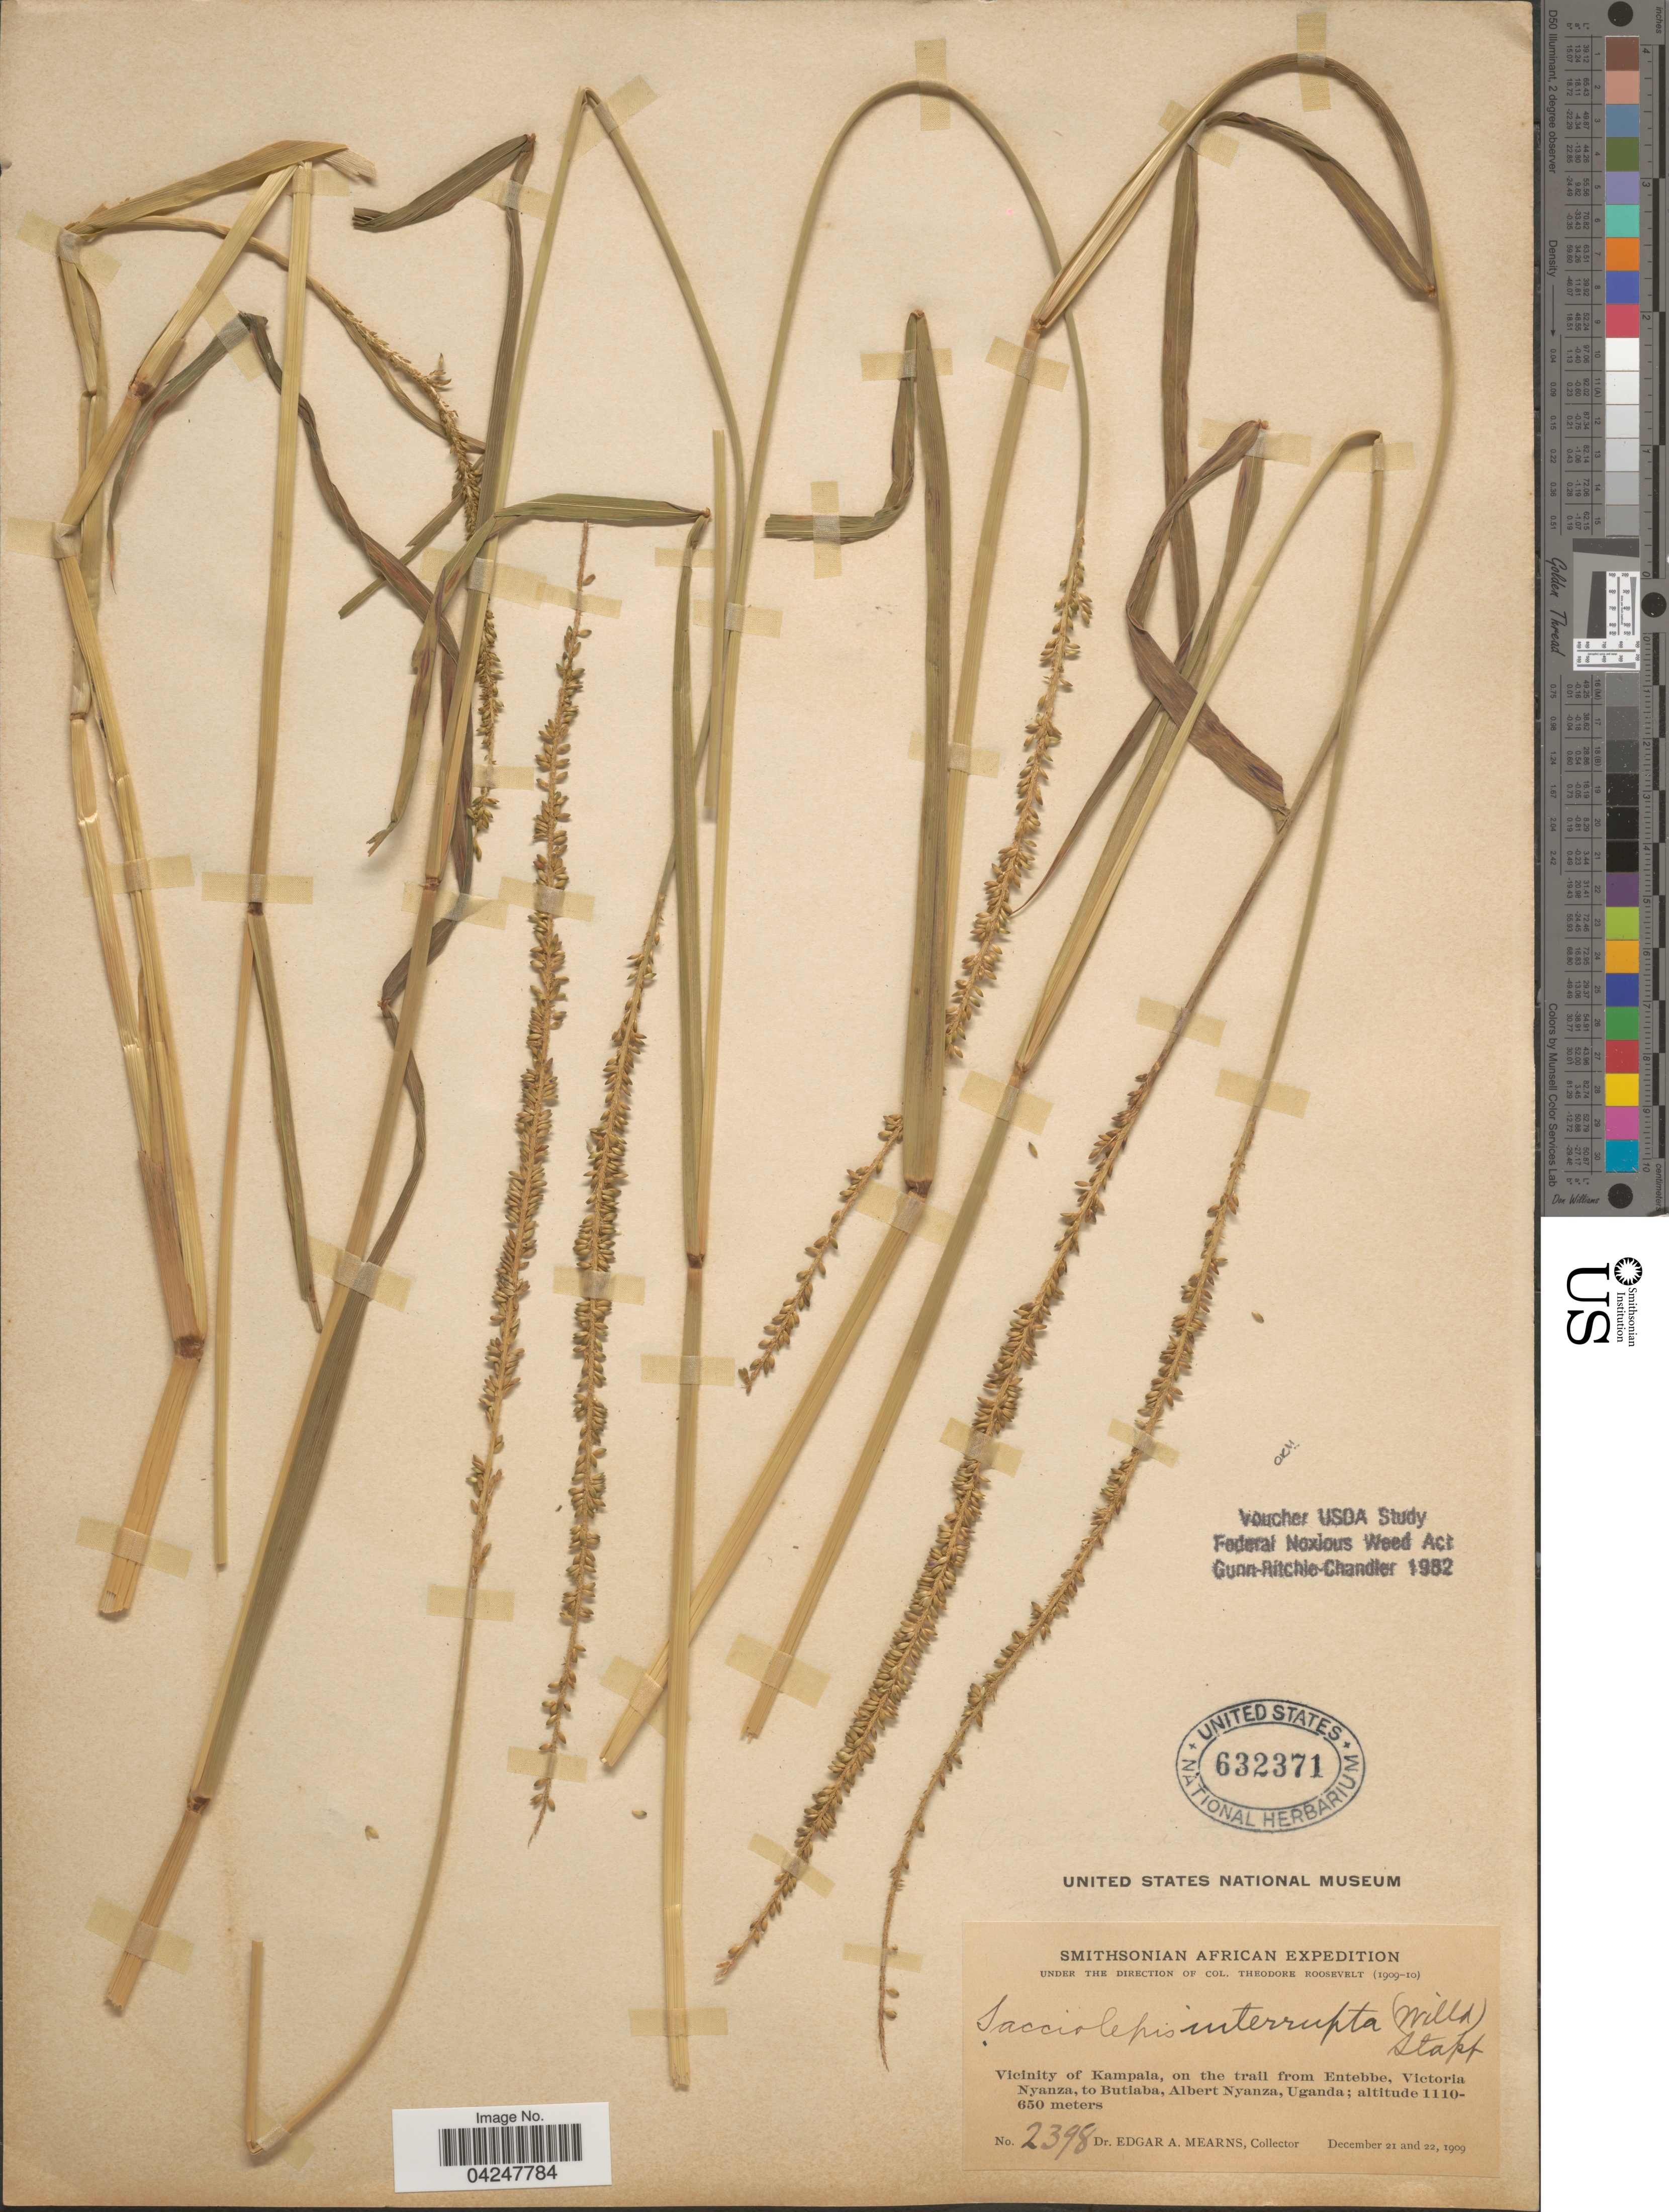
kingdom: Plantae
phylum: Tracheophyta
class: Liliopsida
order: Poales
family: Poaceae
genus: Sacciolepis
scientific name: Sacciolepis interrupta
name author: (Willd.) Stapf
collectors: E. A. Mearns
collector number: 2398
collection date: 1909-12-21/1909-12-22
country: Uganda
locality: Smithsonian African Expedition. Vicinity of Kampala, on the trail from Entebbe, Victoria Nyanza, to Butiaba, Albert Nyanza.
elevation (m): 110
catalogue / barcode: US 632371